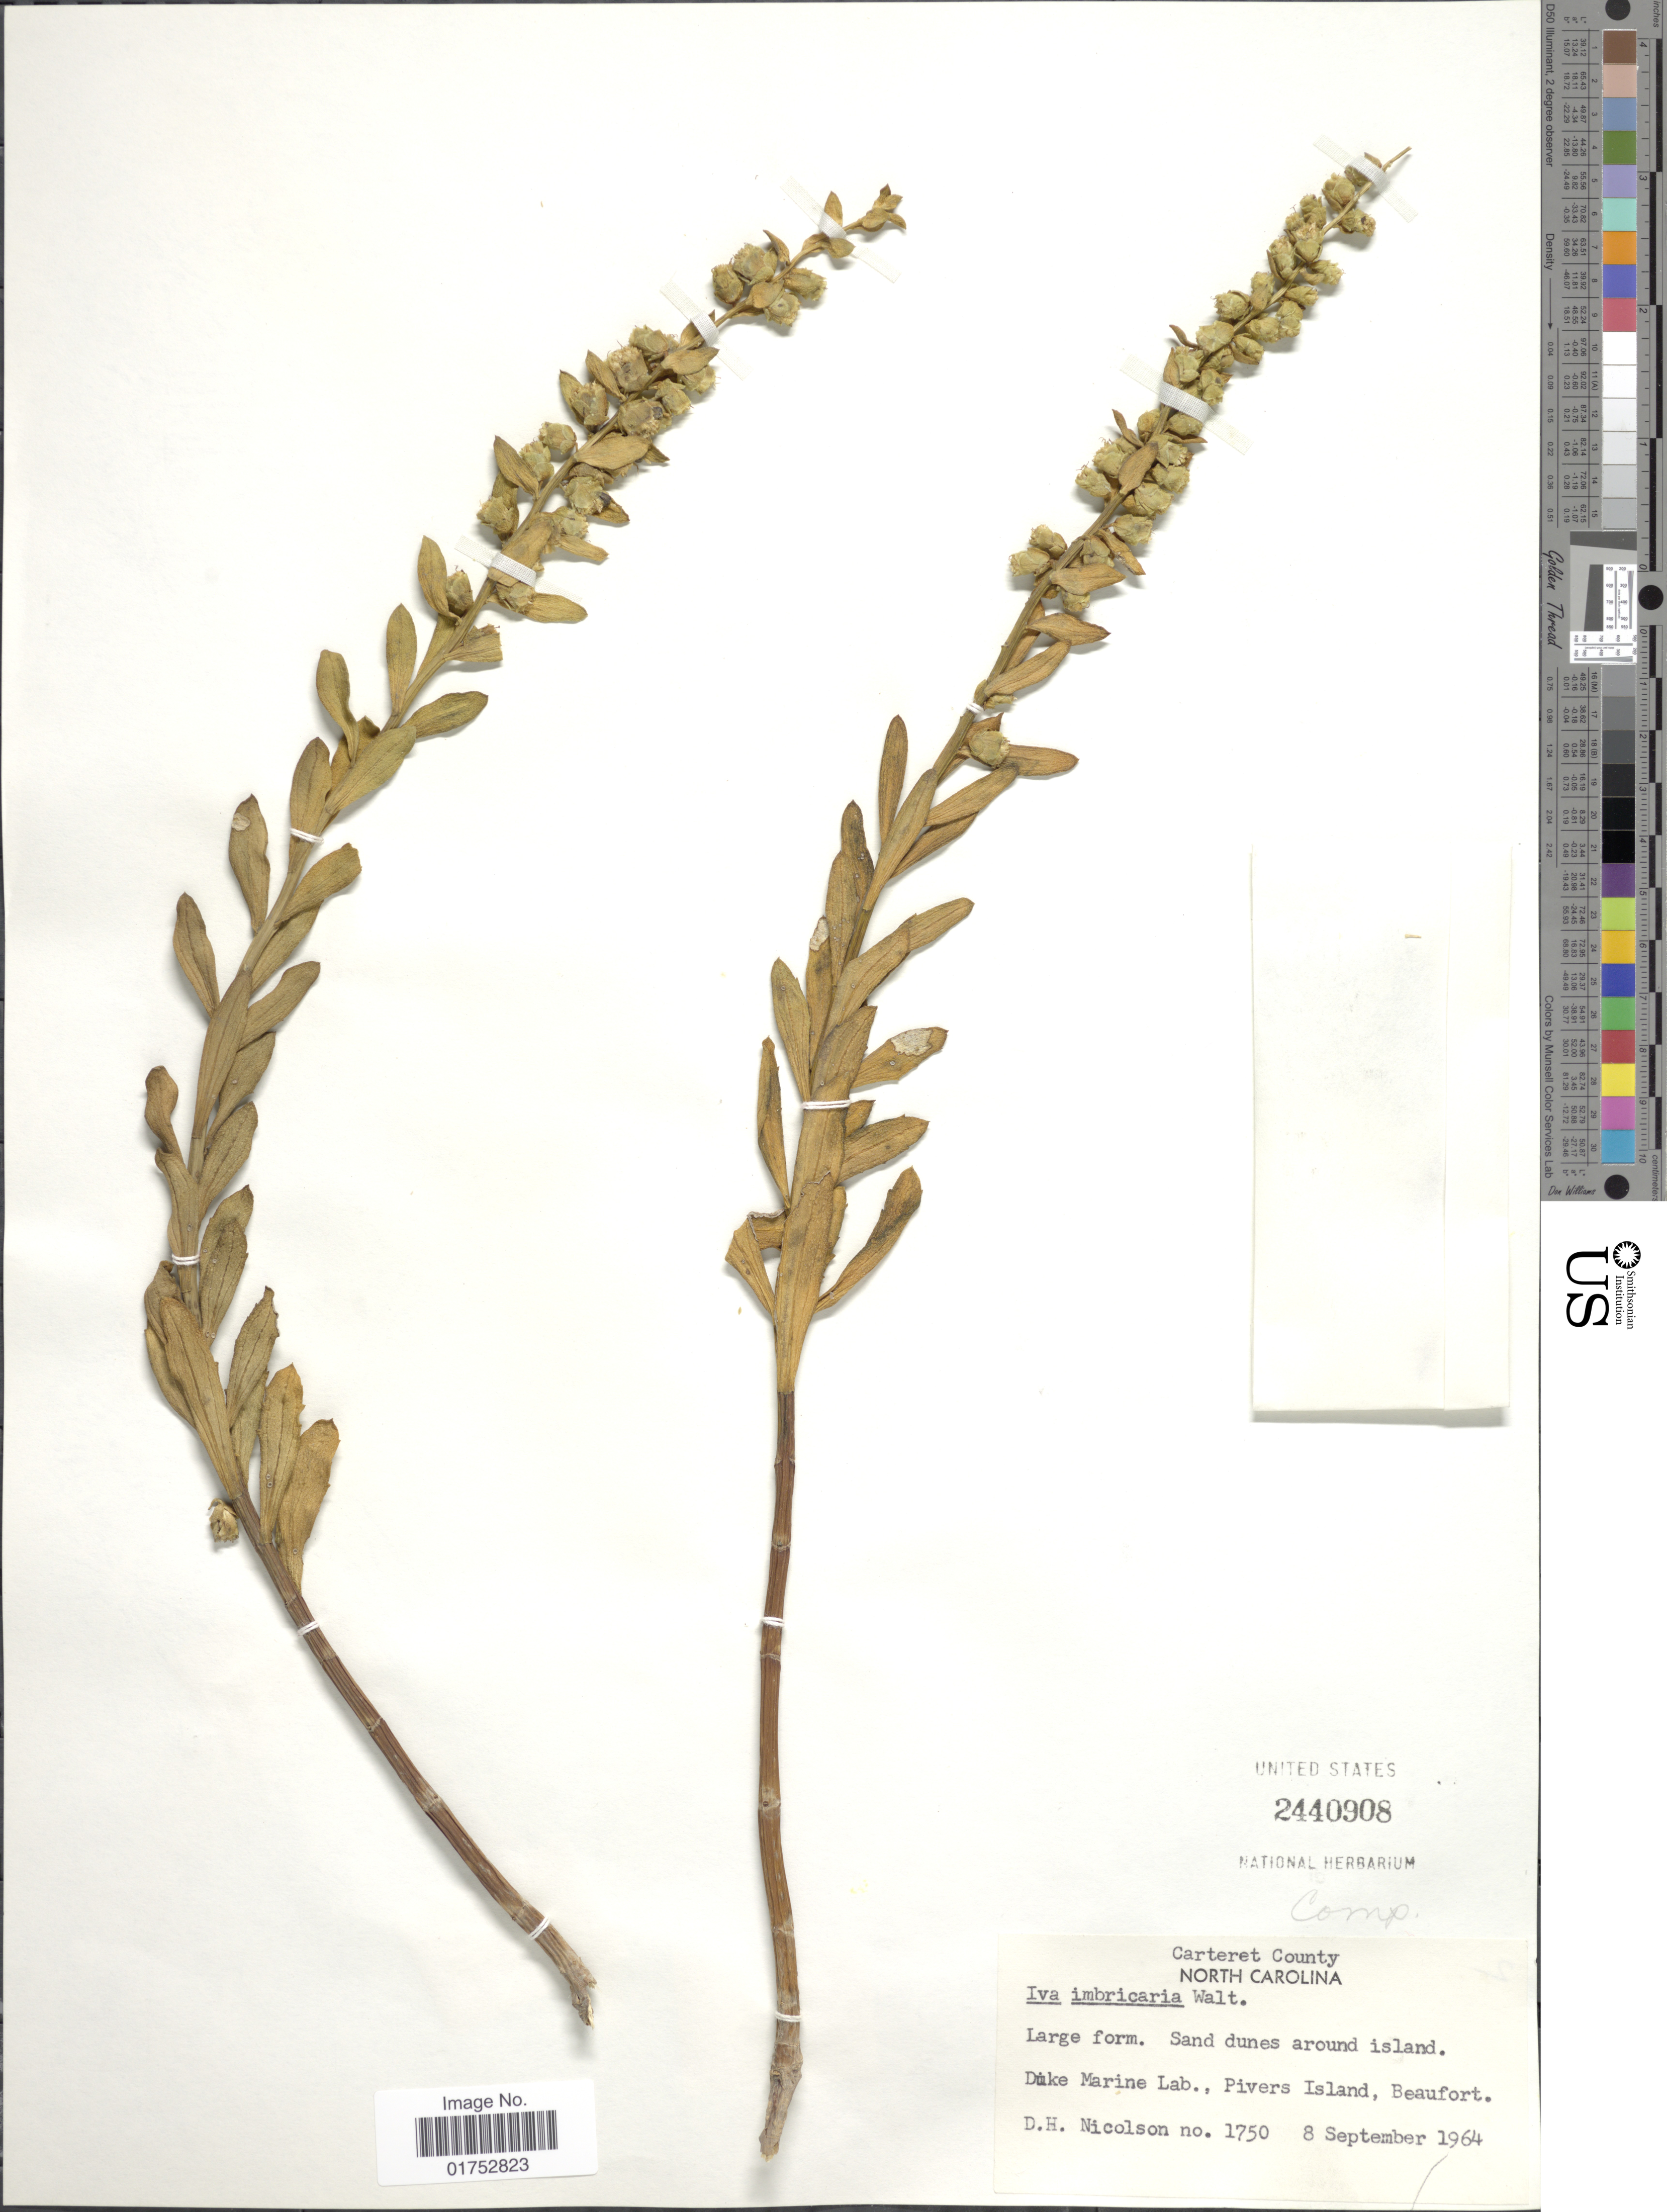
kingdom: Plantae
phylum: Tracheophyta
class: Magnoliopsida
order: Asterales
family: Asteraceae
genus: Iva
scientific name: Iva imbricata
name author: Walter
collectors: D. H. Nicolson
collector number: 1750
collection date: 1964-09-08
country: United States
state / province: North Carolina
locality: Carteret County, Duke Marine Lab, Pivers Island, Beaufort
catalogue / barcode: US 2440908